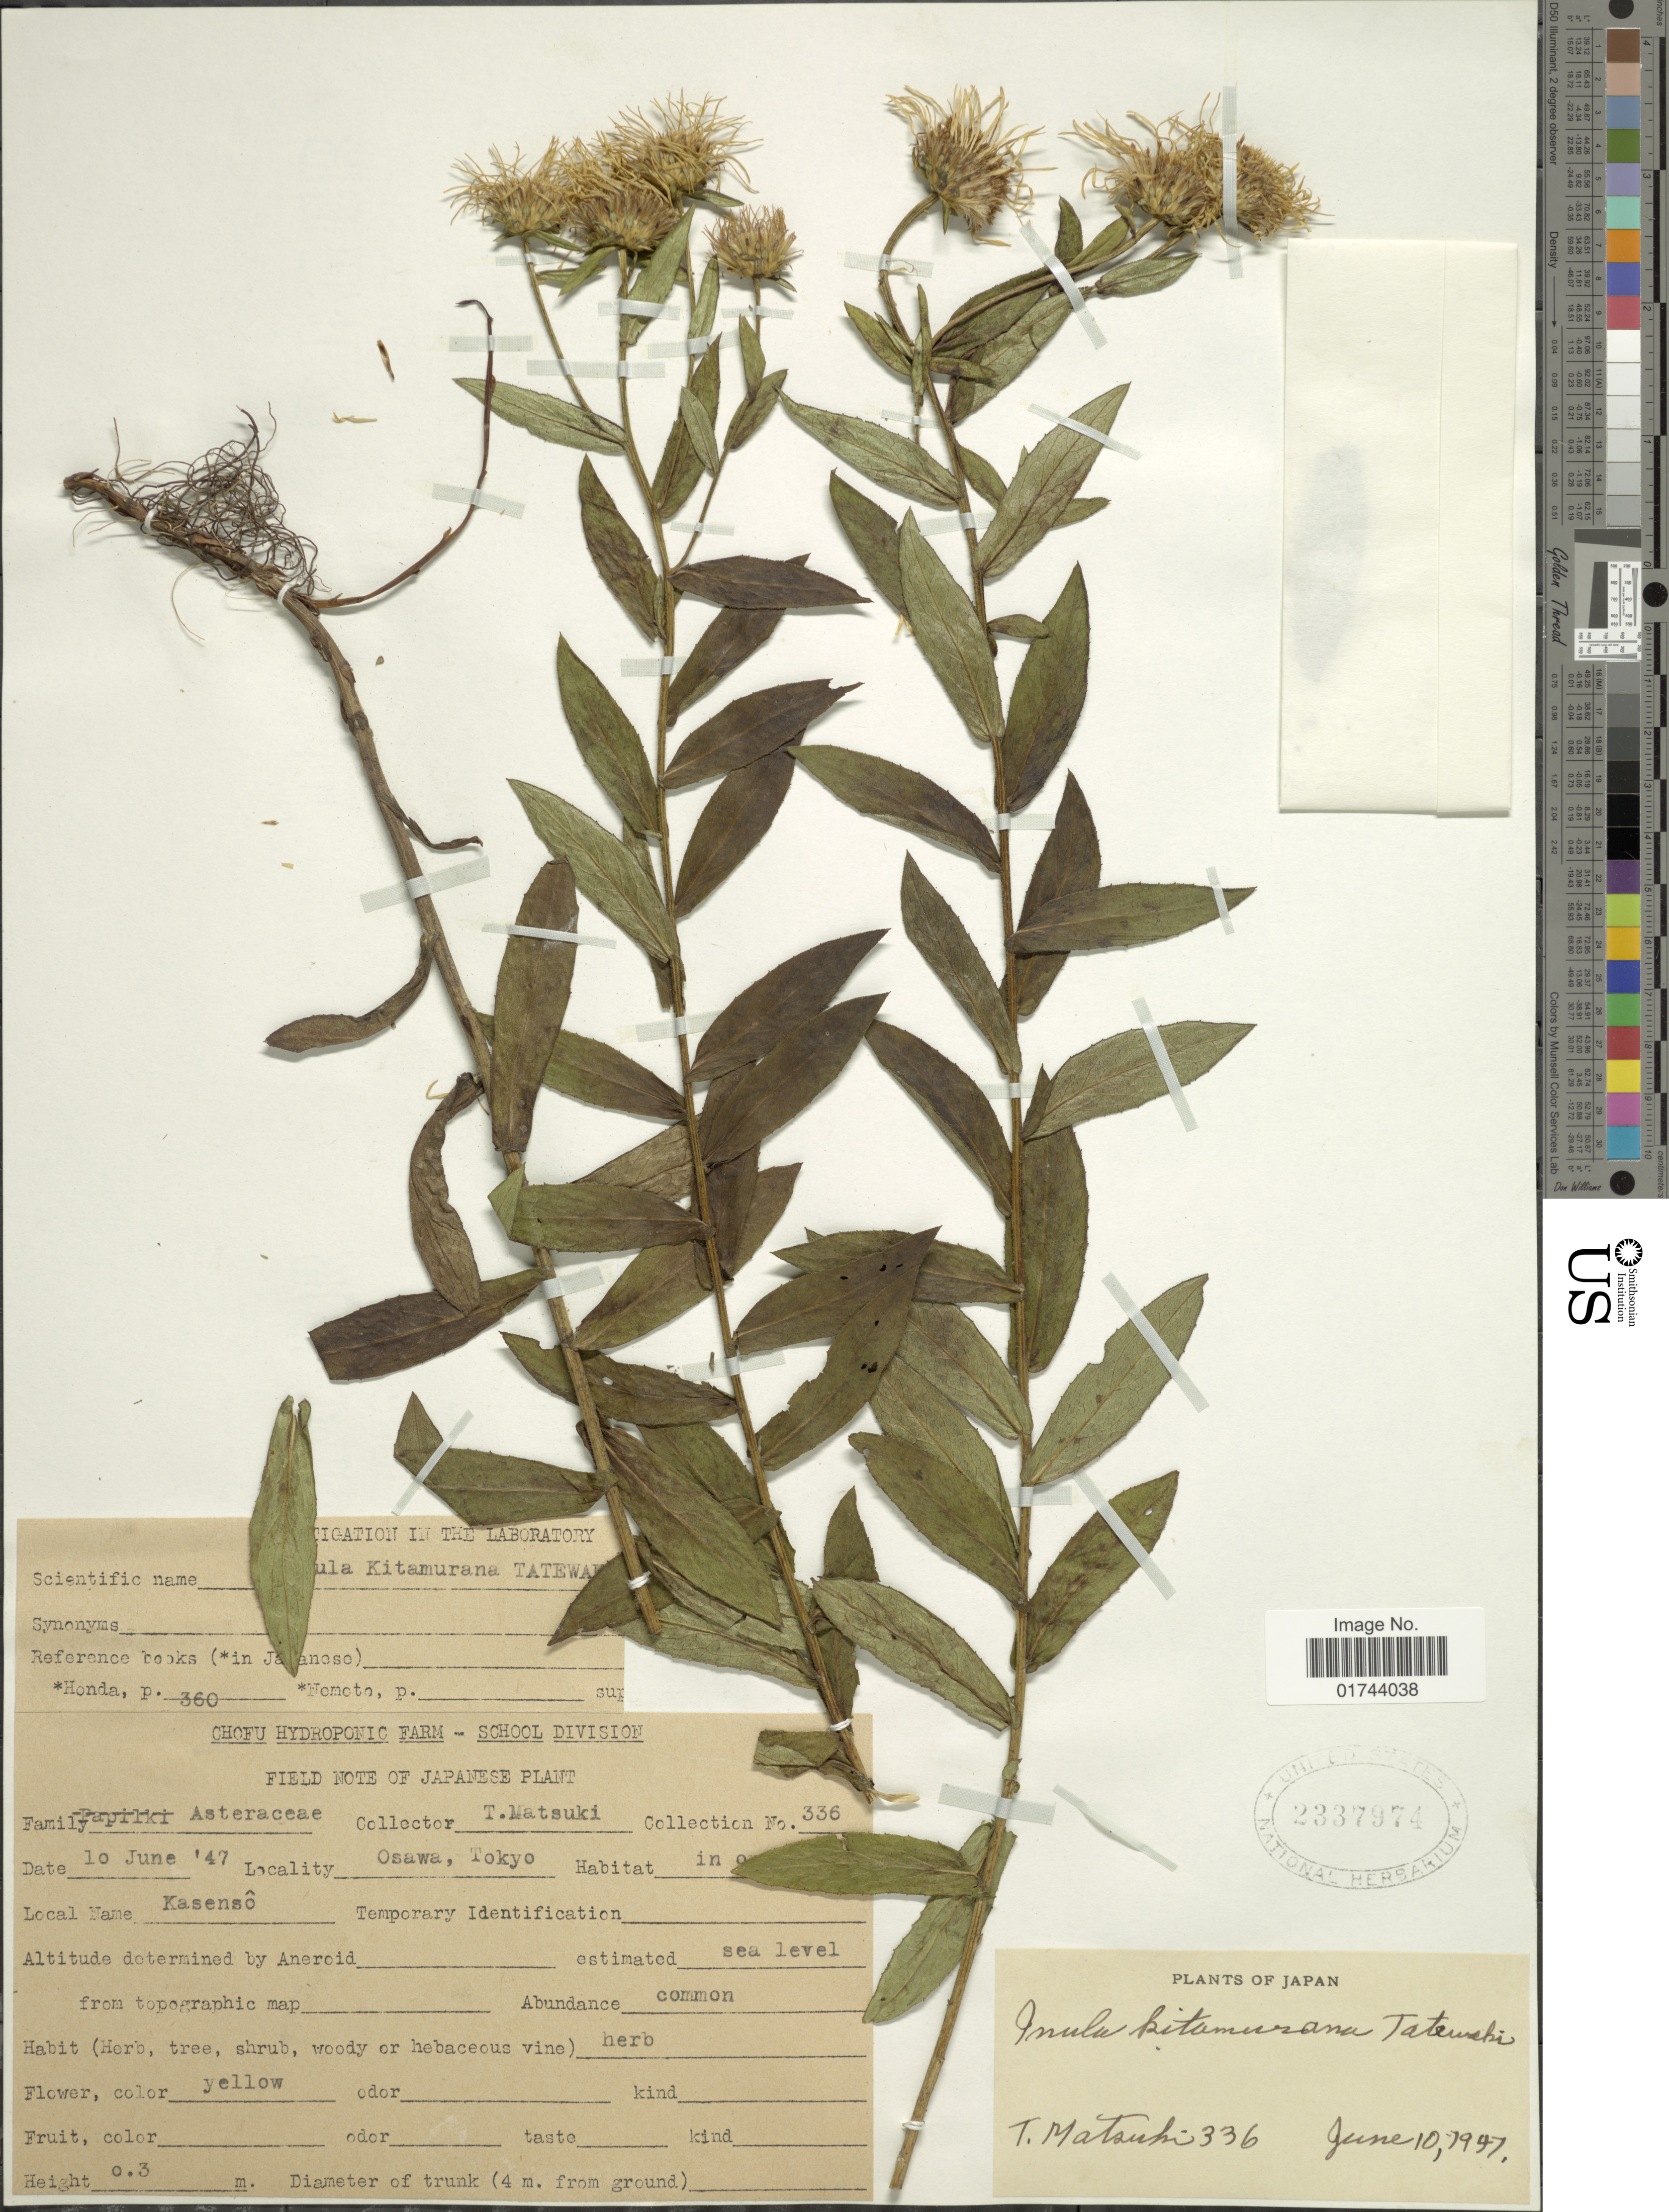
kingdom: Plantae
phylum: Tracheophyta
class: Magnoliopsida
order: Asterales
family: Asteraceae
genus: Inula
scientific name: Inula kitamurana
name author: Tatew. ex Kitam.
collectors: T. Matsuki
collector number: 336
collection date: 1947-06-10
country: Japan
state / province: Tokyo, Federal City of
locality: Osawa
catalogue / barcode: US 2337974